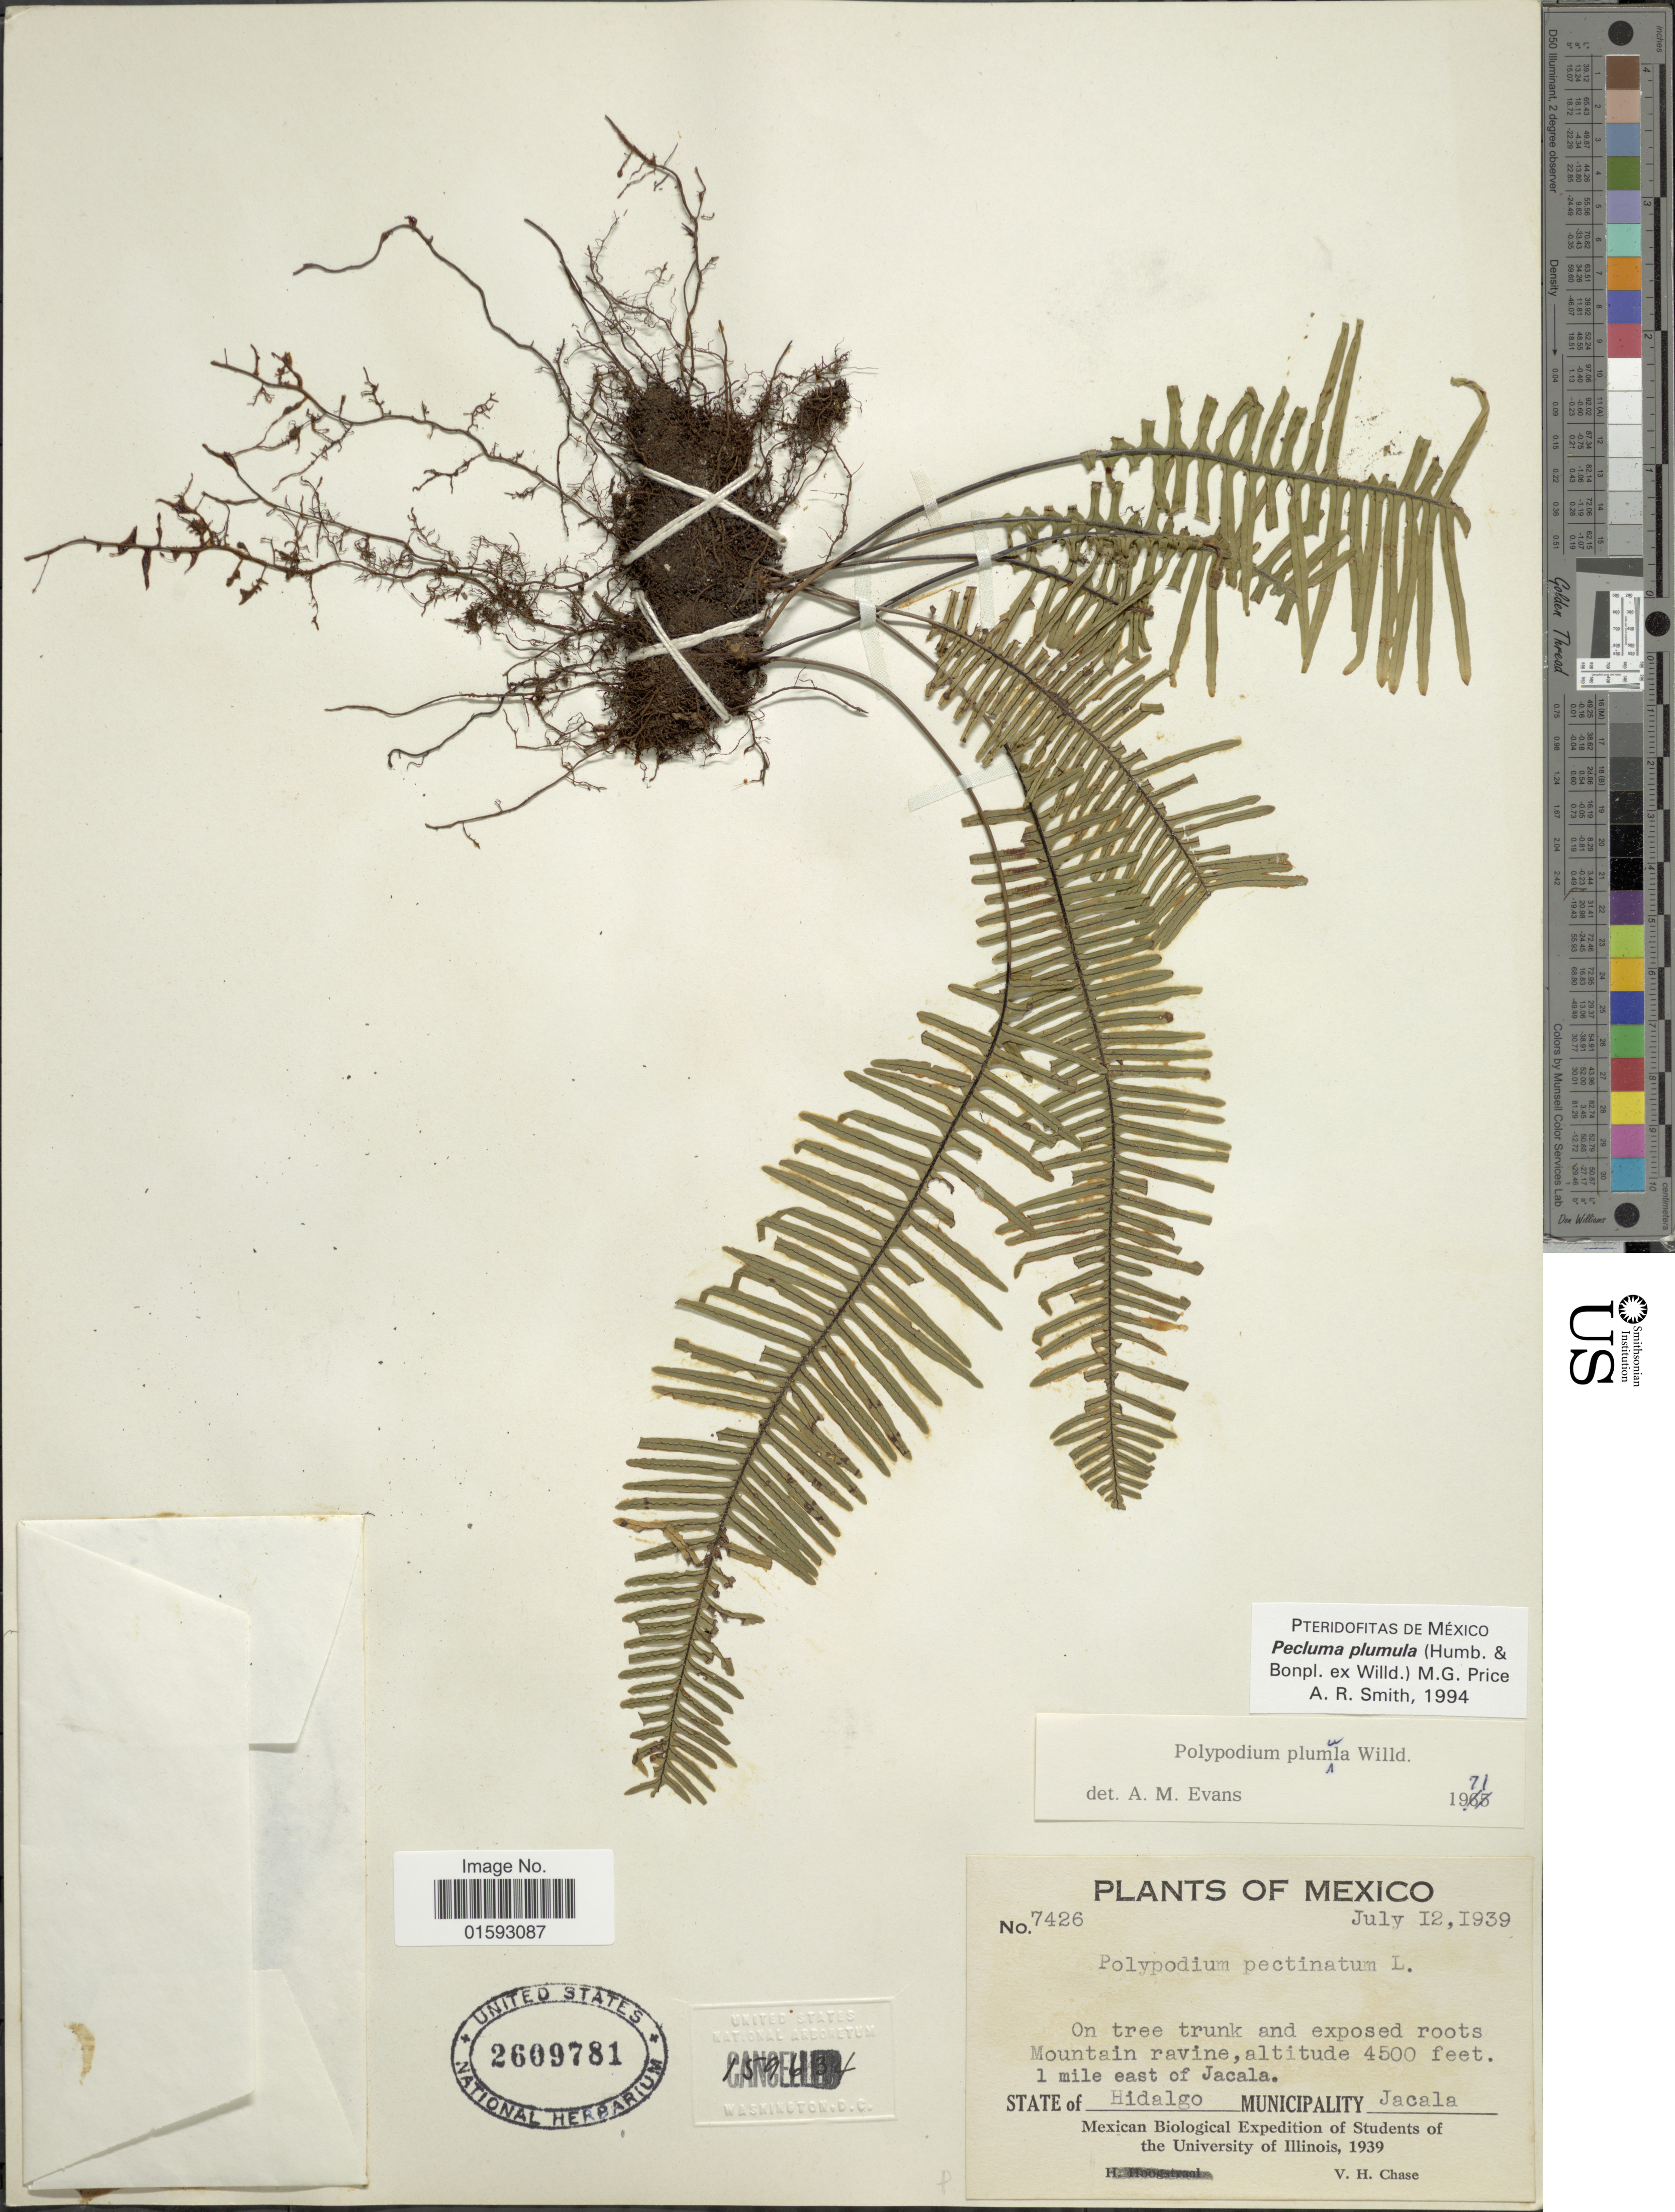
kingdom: Plantae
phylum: Tracheophyta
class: Polypodiopsida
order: Polypodiales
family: Polypodiaceae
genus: Pecluma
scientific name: Pecluma plumula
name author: (Humb. & Bonpl. ex Willd.) M.G. Price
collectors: V. H. Chase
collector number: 7426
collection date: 1939-07-12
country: Mexico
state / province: Hidalgo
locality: On tree trunk and exposed roots Mountain ravine, 1 mile east of Jacala, Municipality Jacala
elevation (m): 1372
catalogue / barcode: US 2609781